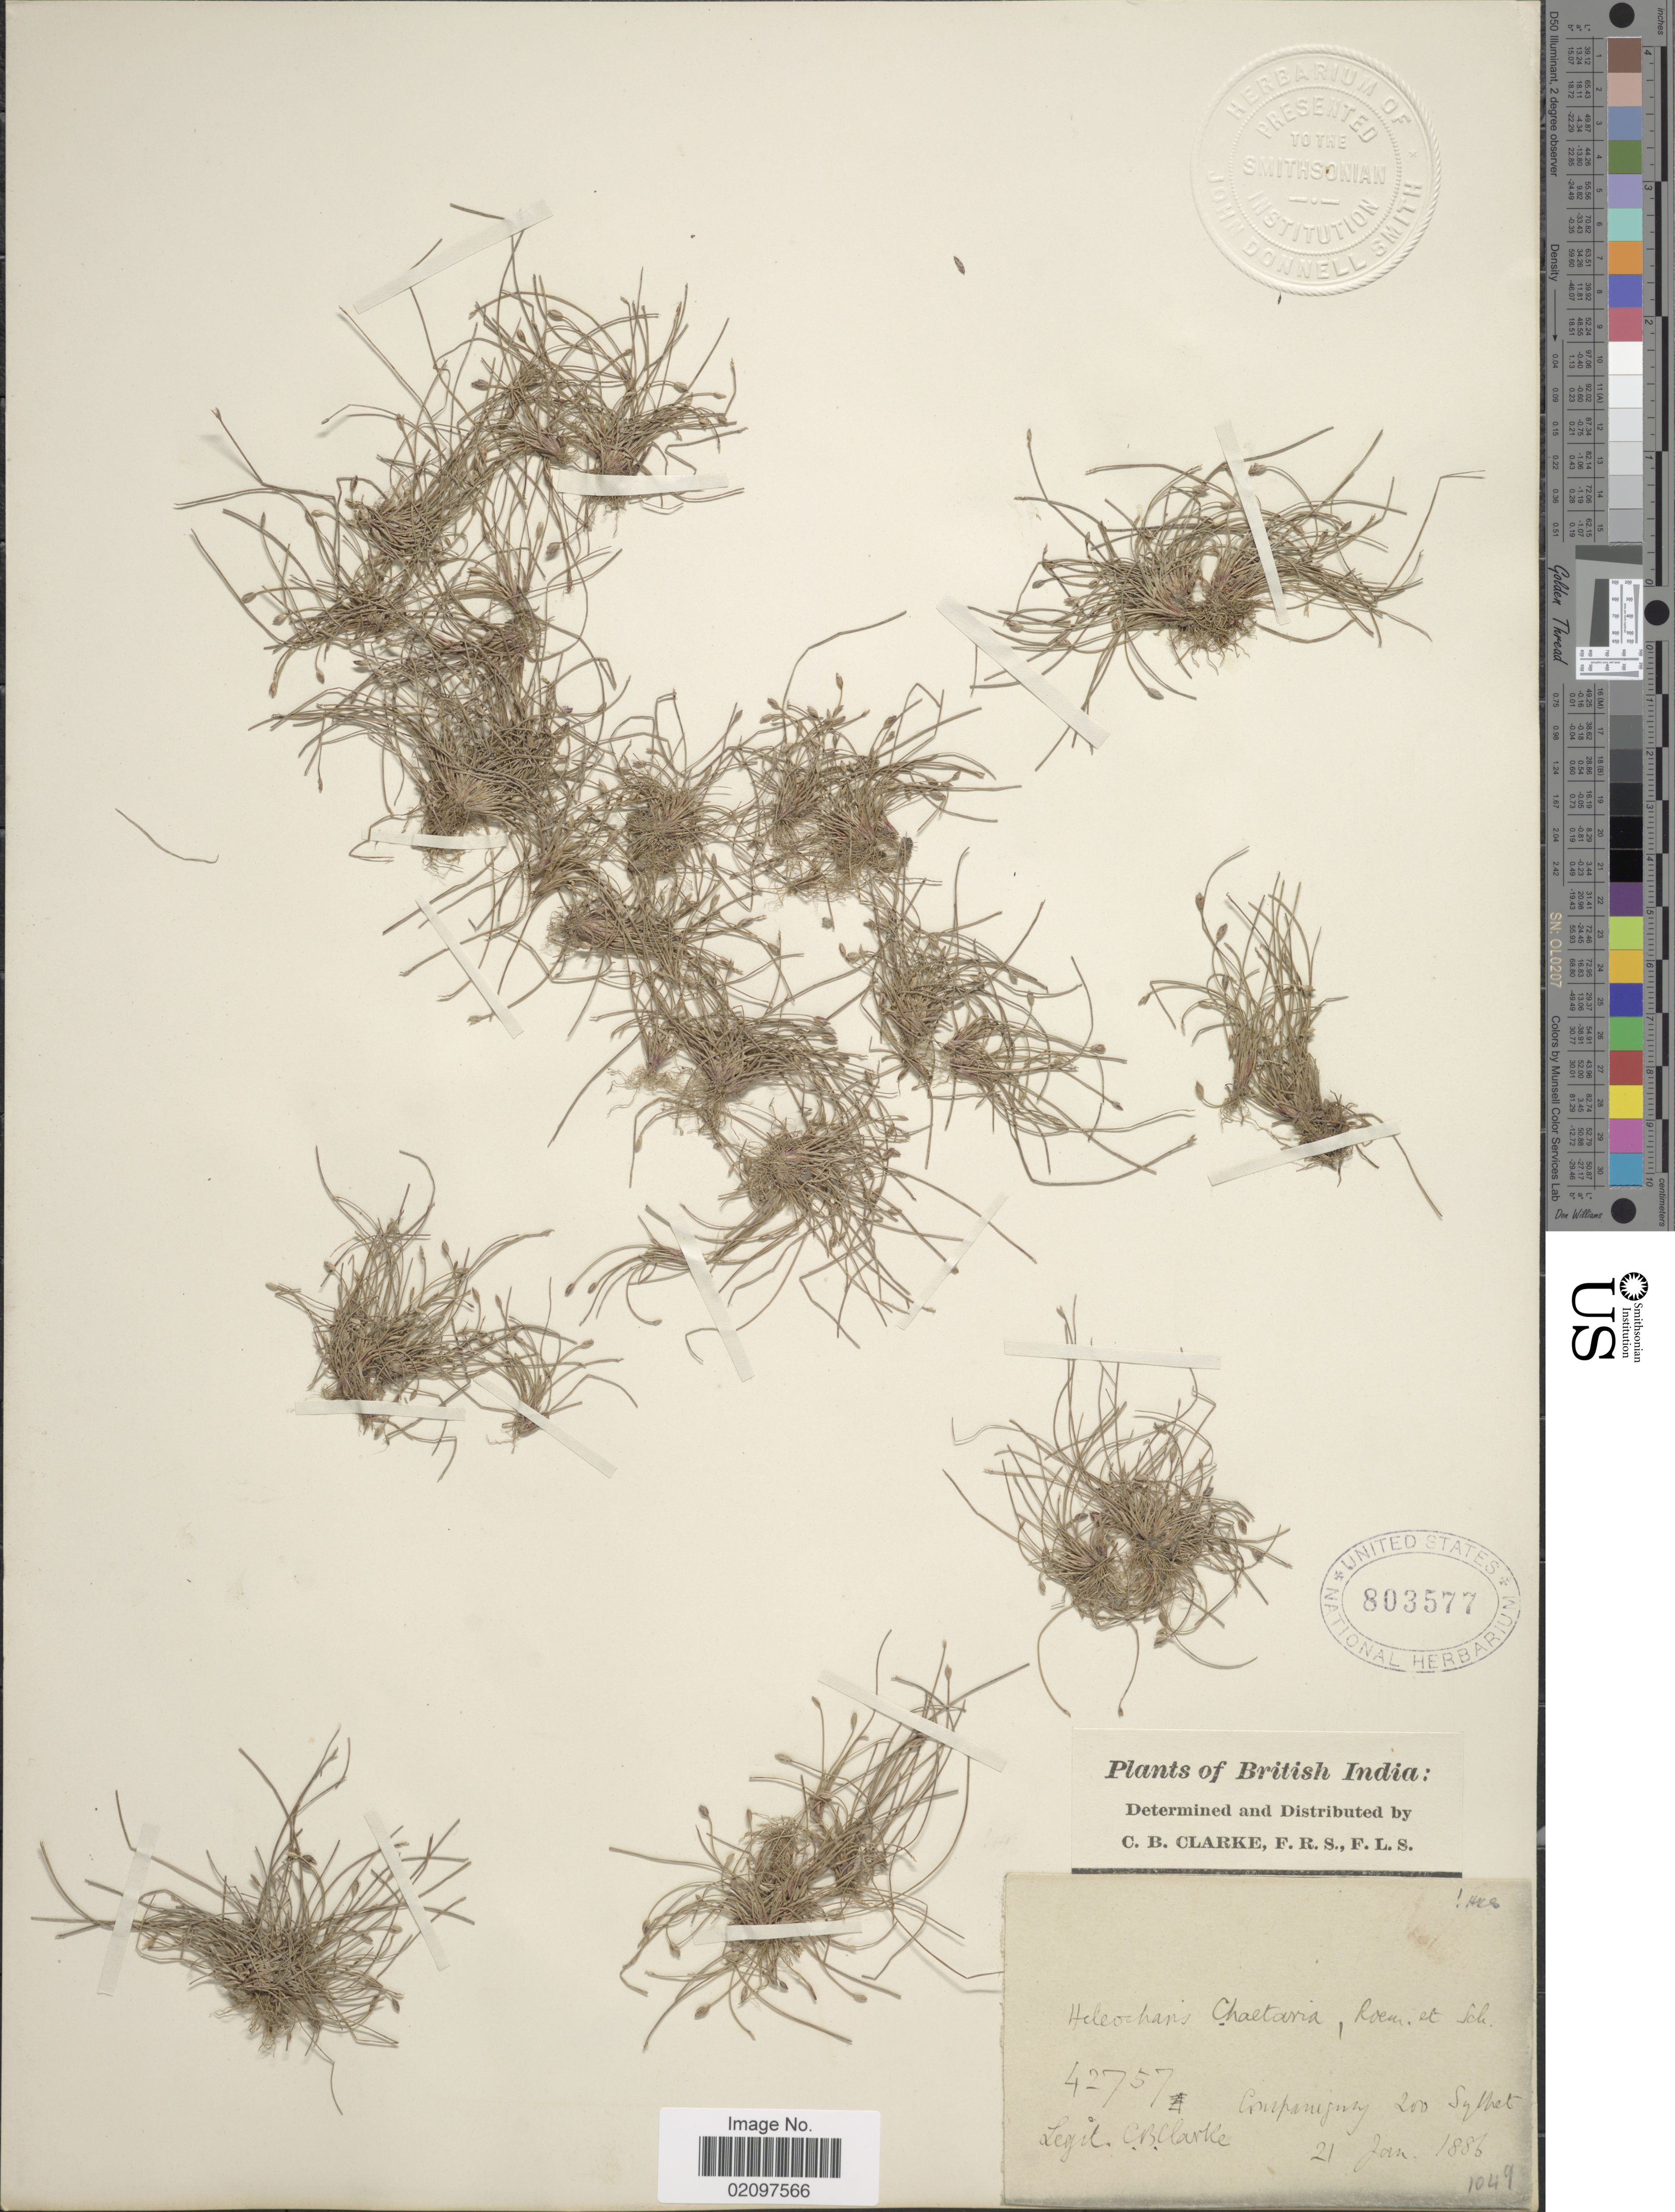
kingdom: Plantae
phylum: Tracheophyta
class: Liliopsida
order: Poales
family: Cyperaceae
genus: Eleocharis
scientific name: Eleocharis retroflexa subsp. chaetaria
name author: (Roem. & Schult.) T. Koyama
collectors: C. B. Clarke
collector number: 42757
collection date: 1886-01-21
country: Bangladesh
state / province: Sylhet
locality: British India, [illegible text], Sylhet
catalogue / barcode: US 803577